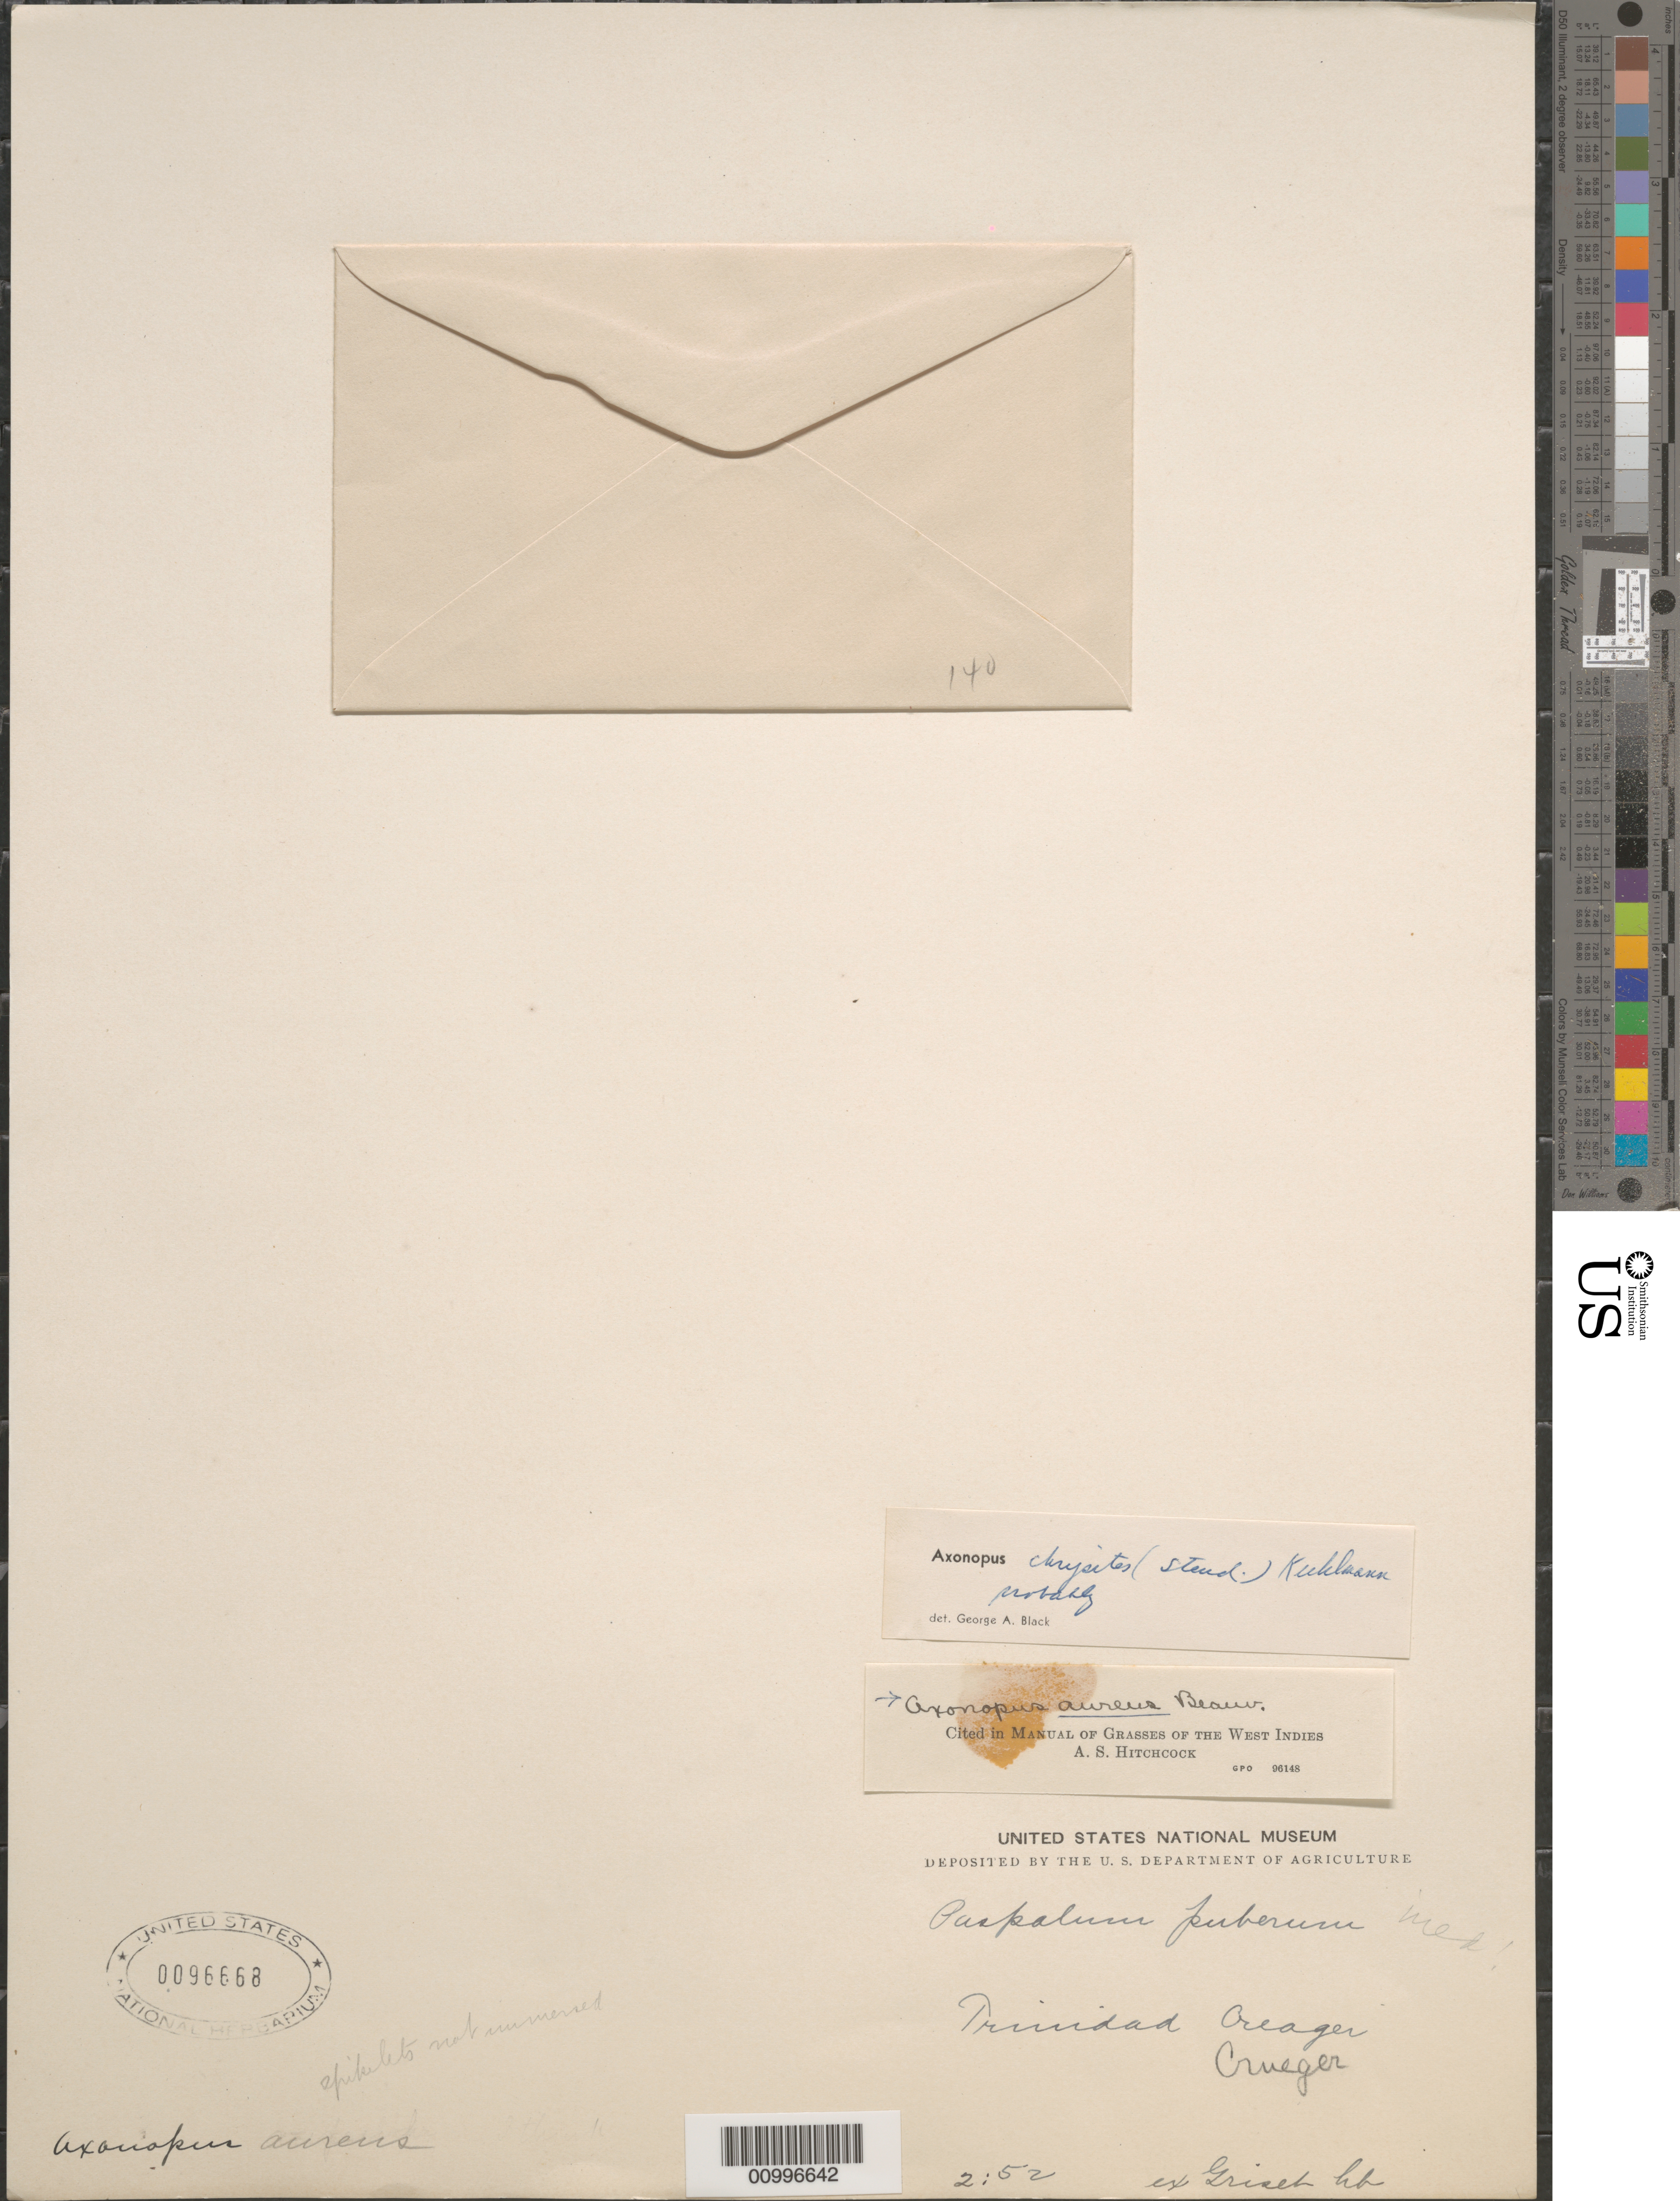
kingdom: Plantae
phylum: Tracheophyta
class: Liliopsida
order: Poales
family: Poaceae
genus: Axonopus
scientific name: Axonopus aureus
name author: P. Beauv.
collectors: H. Crüger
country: Trinidad and Tobago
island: Trinidad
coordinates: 0 N, 0 E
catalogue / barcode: US 96668